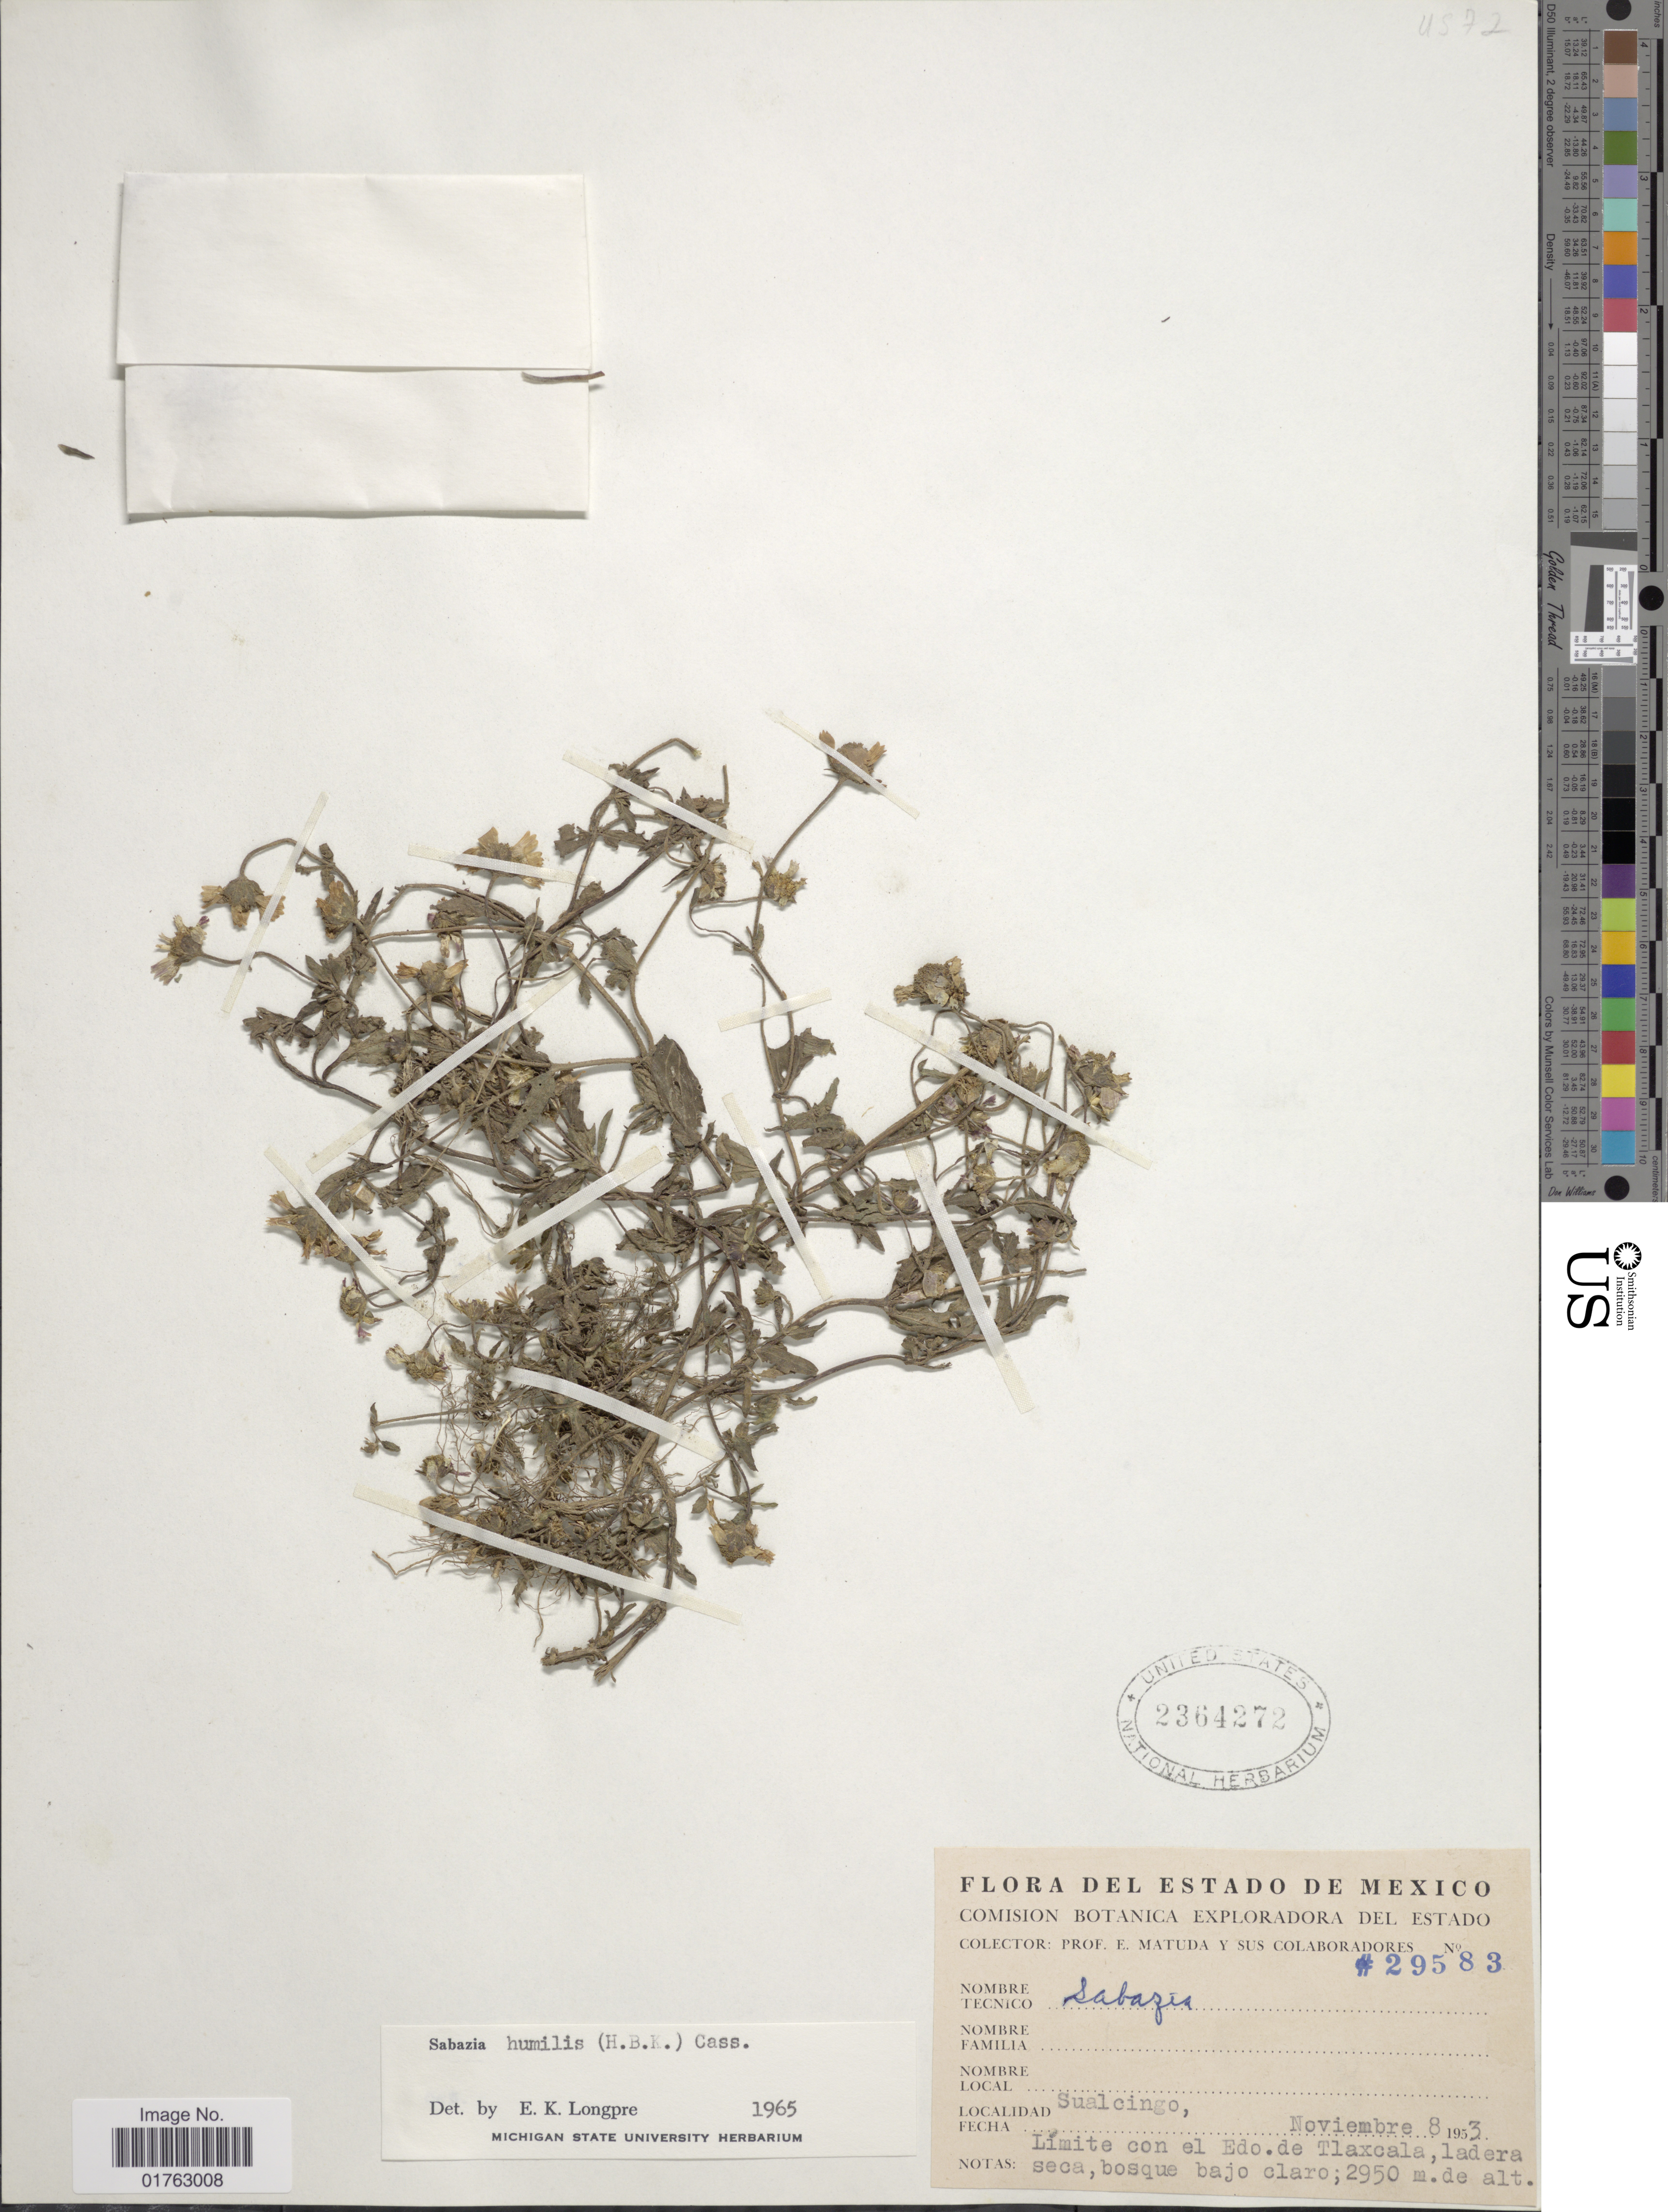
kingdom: Plantae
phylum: Tracheophyta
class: Magnoliopsida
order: Asterales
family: Asteraceae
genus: Sabazia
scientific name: Sabazia humilis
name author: (Kunth) Cass.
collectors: E. Matuda & et al.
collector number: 29583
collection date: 1953-11-08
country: Mexico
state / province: Tlaxcala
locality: Sualcingo, Limite con el Edo. de Tlaxcala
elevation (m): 2950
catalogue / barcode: US 2364272